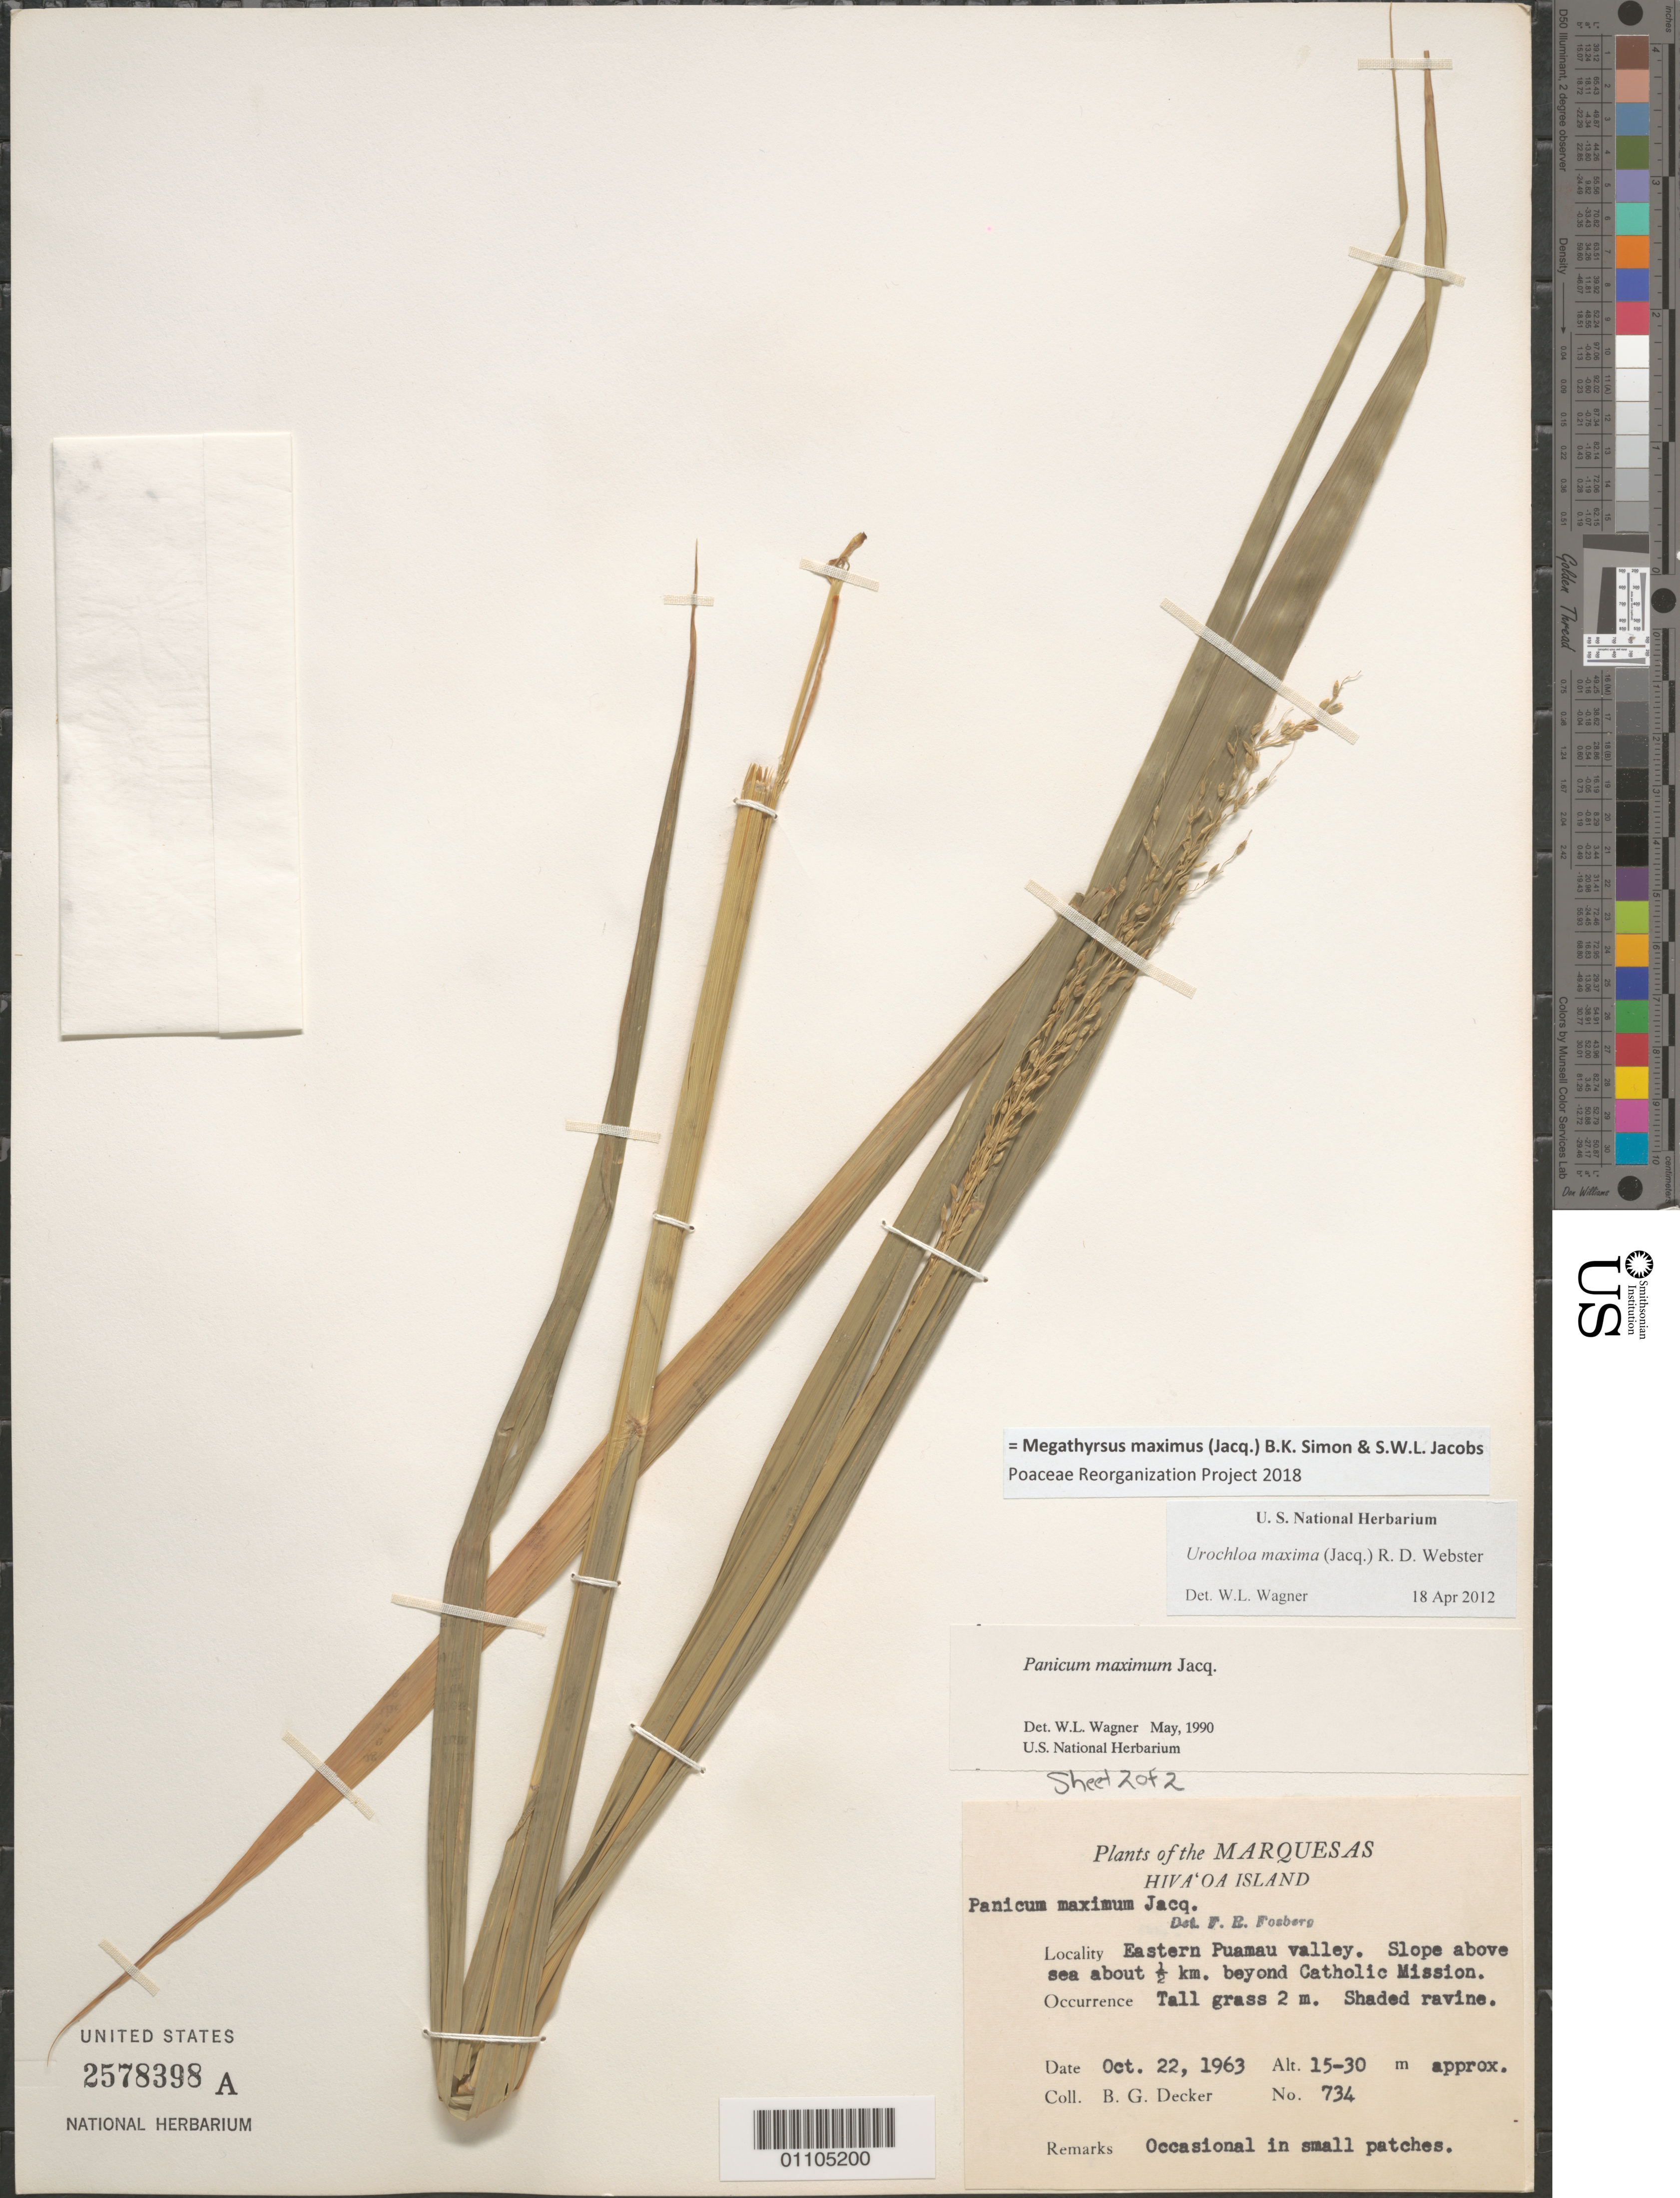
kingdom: Plantae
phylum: Tracheophyta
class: Liliopsida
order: Poales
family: Poaceae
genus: Megathyrsus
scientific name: Megathyrsus maximus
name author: (Jacq.) B.K. Simon & S.W.L. Jacobs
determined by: Poaceae Reorganization Project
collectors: B. G. Decker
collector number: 734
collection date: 1963-10-22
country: French Polynesia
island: Hiva Oa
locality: E Puamau Valley, slope 0.5 km beyond Mission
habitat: Shaded ravine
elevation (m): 15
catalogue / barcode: US 2578398A